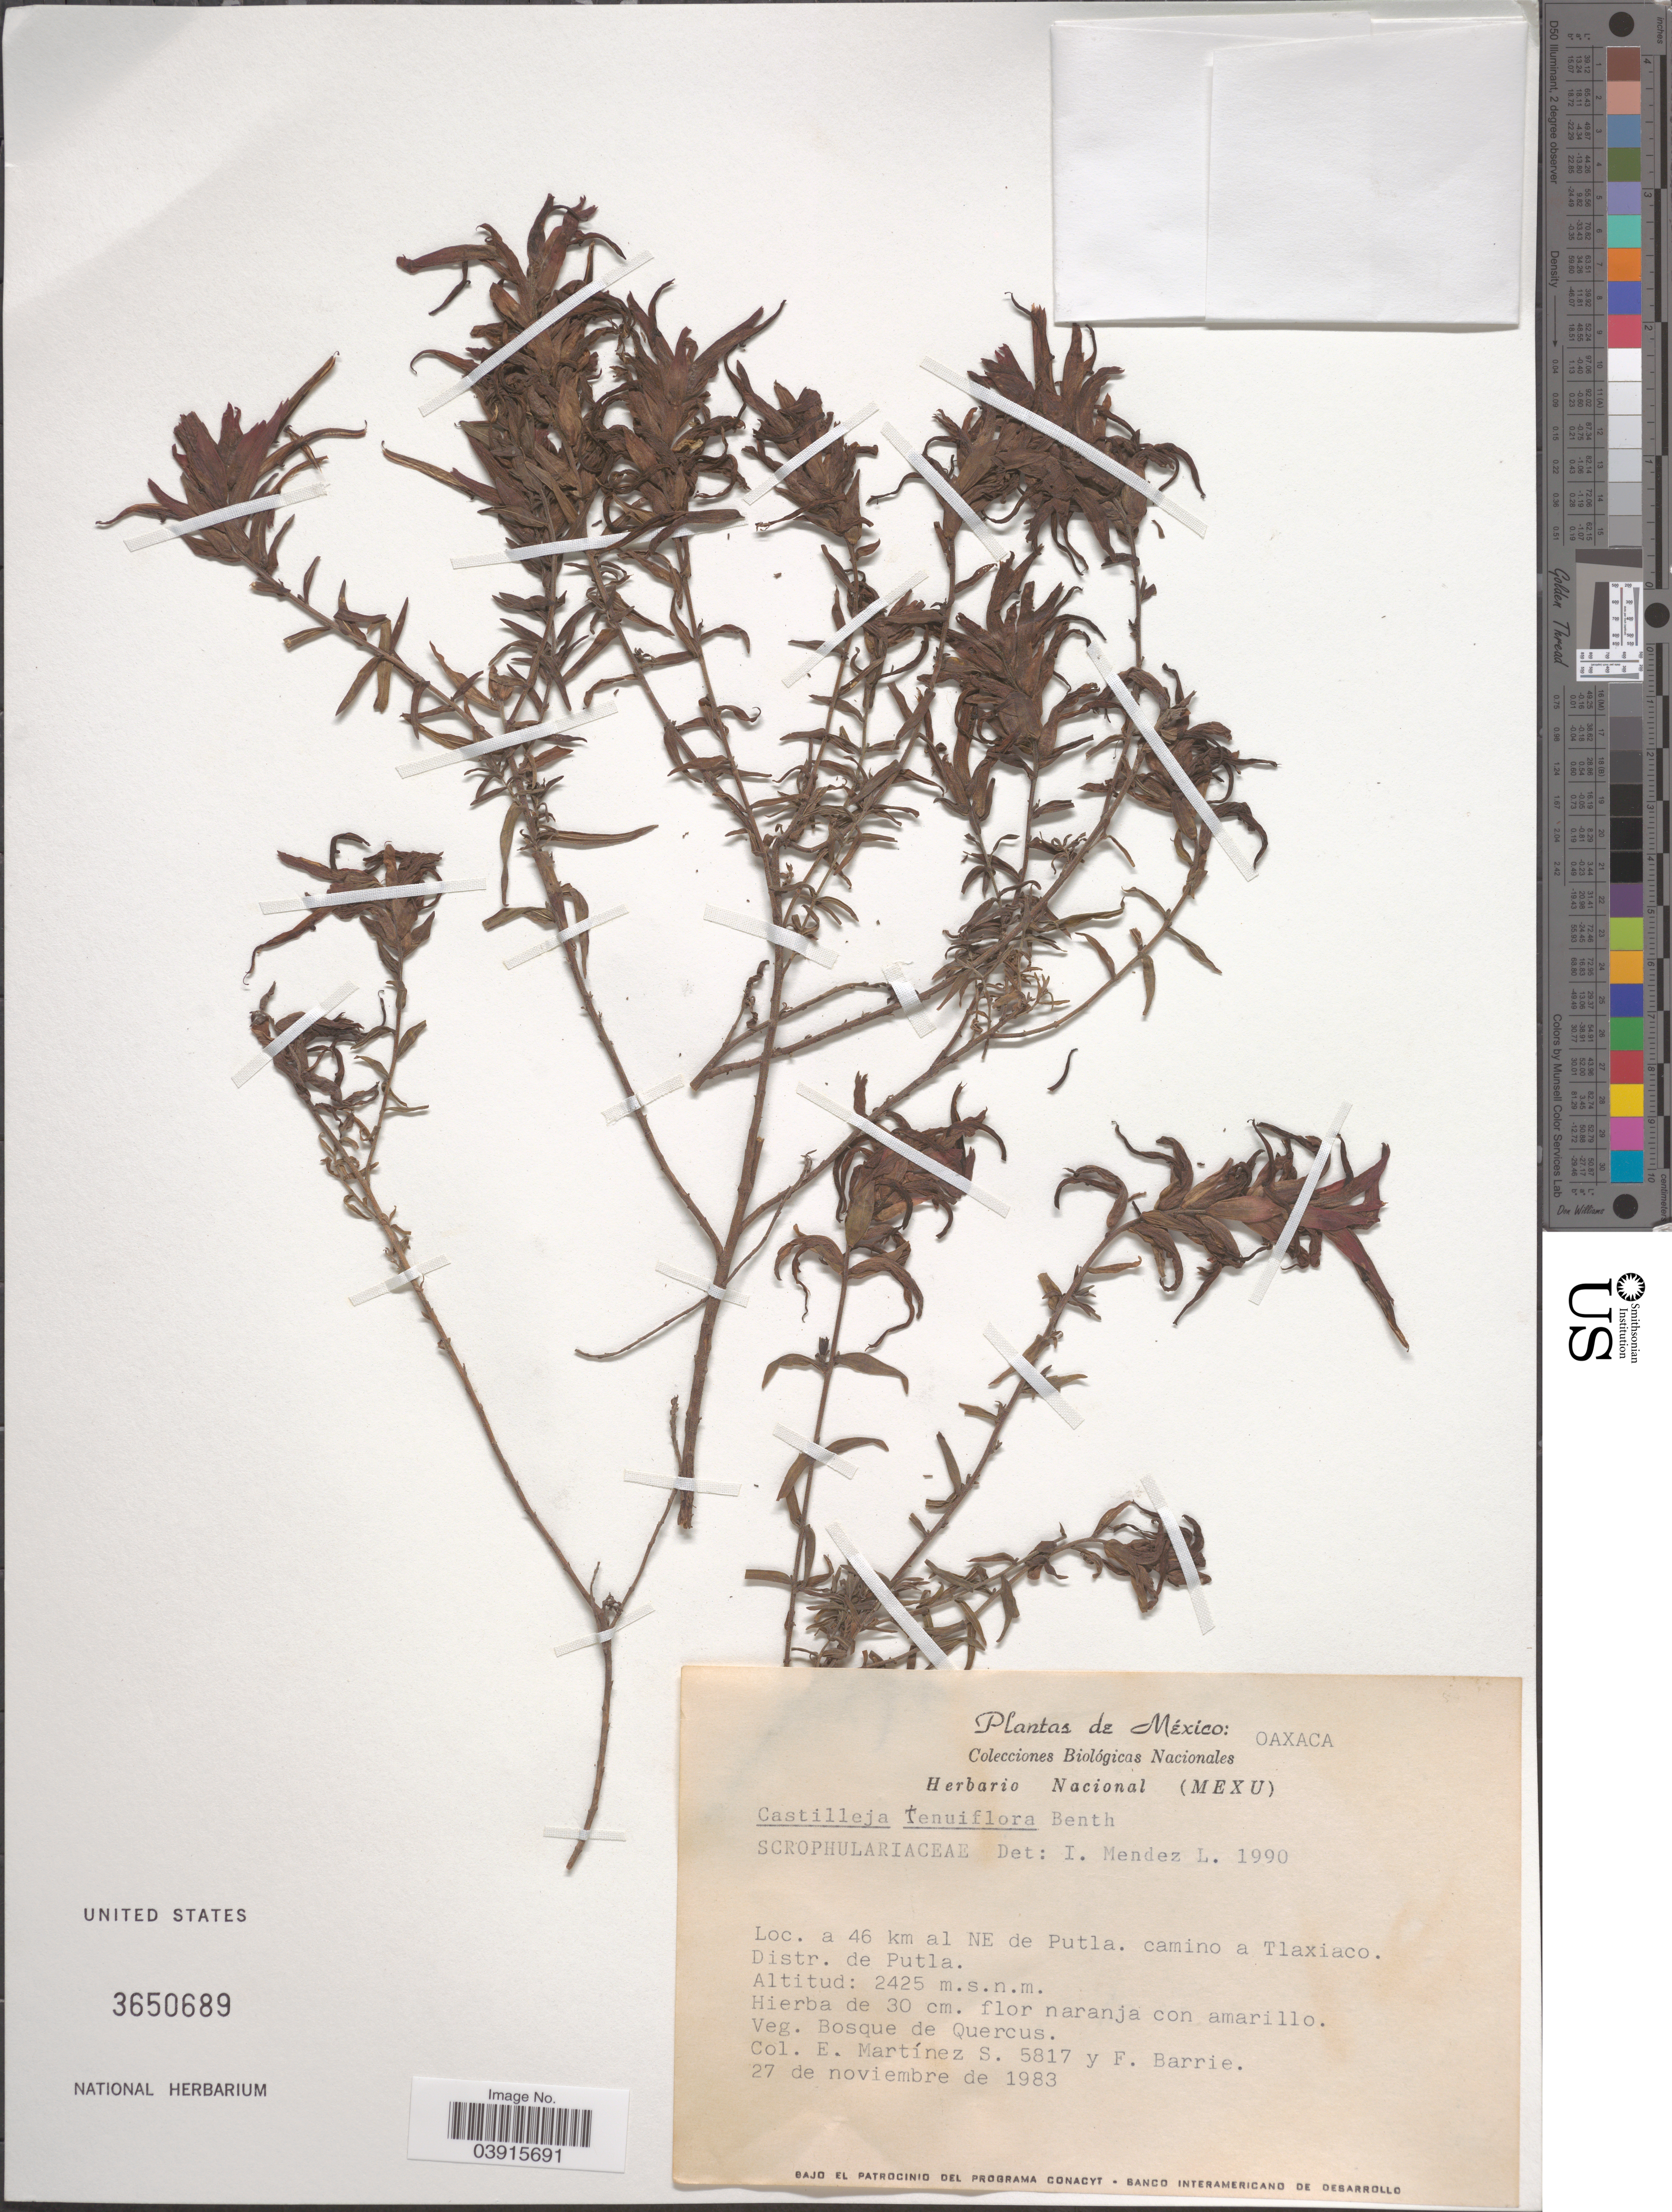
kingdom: Plantae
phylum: Tracheophyta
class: Magnoliopsida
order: Lamiales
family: Orobanchaceae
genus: Castilleja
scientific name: Castilleja tenuiflora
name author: Benth.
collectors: E. M. Martínez S. & F. R. Barrie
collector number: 5817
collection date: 1983-11-27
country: Mexico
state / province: Oaxaca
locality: A 46 km al NE de Putla. Camino a Tlaxiaco. Distr. de Putla.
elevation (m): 2425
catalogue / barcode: US 3650689